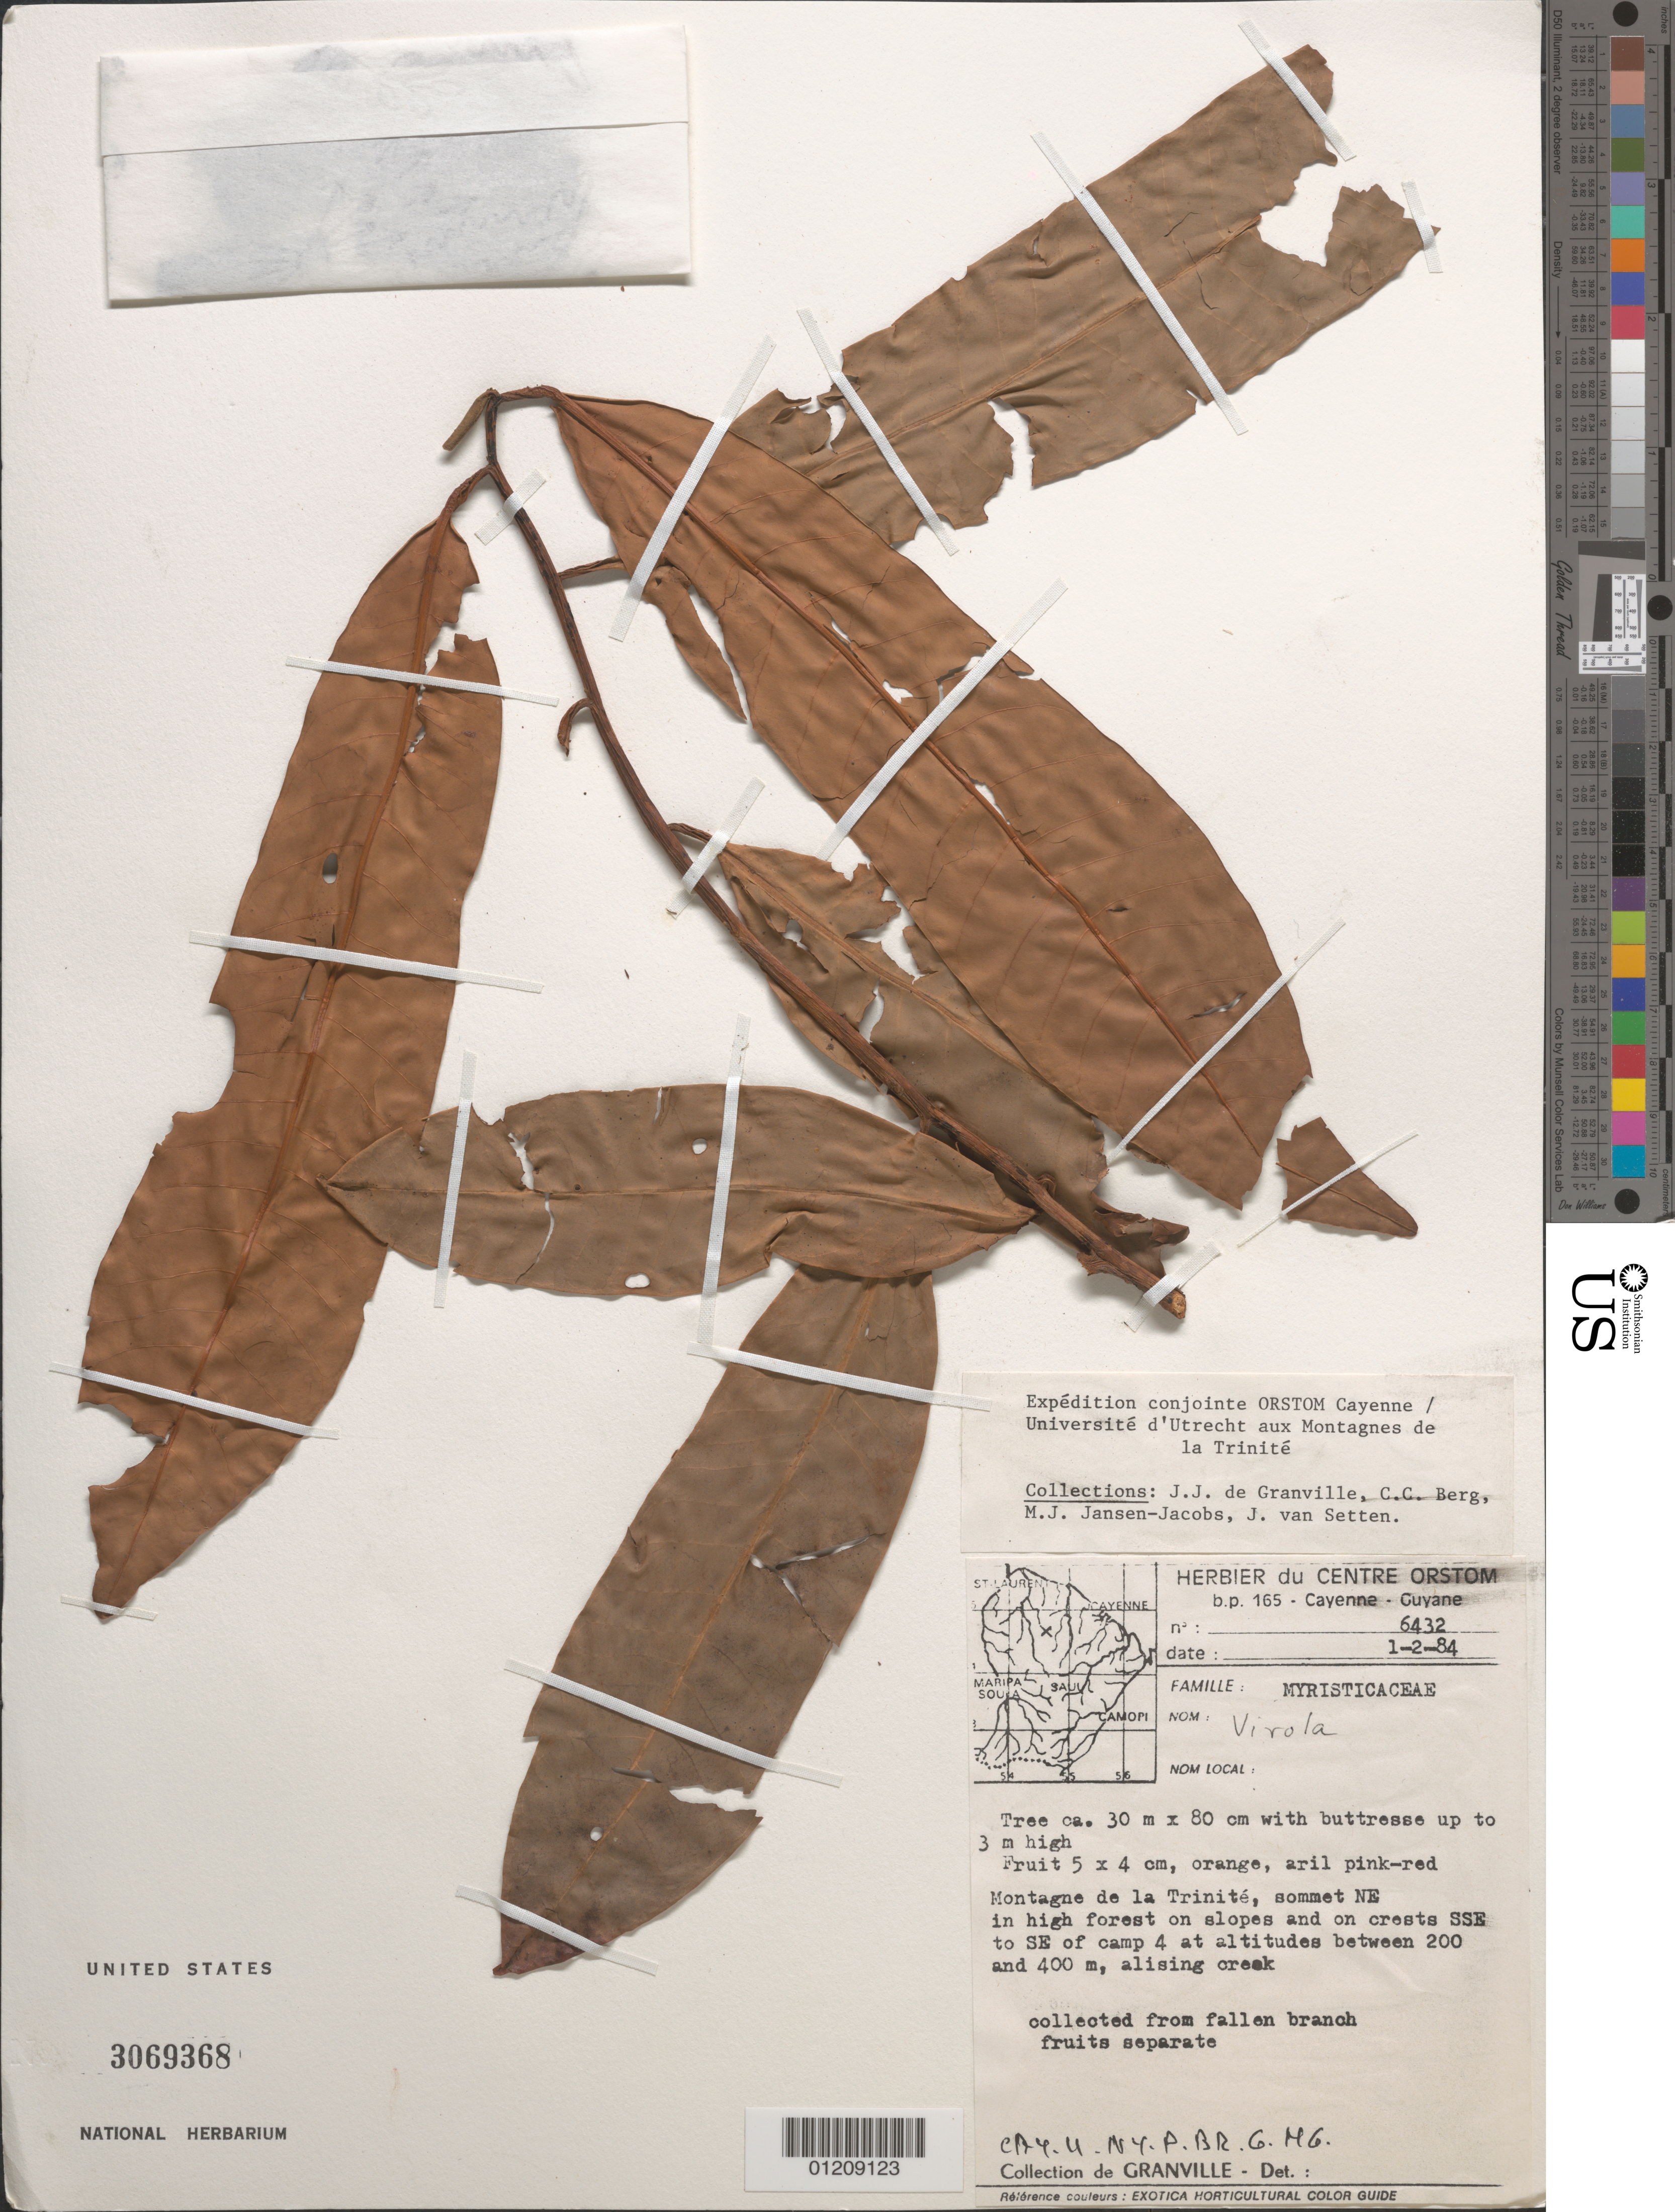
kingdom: Plantae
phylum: Tracheophyta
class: Magnoliopsida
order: Magnoliales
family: Myristicaceae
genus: Virola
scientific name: Virola sp.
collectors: J.-J. de Granville, C. C. Berg, M. J. Jansen-Jacobs & J. van Setten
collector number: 6432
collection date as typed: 1-2-84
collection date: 1984-02-01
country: French Guiana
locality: Montagne de la Trinité, sommet NE; SSE to SE of camp 4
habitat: High forest on slopes an on crests, alising creek. Collected from fallen branch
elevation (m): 200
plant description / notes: CAY,U,NY,P,BR,G, MG; fruits separate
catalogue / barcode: US 3069368